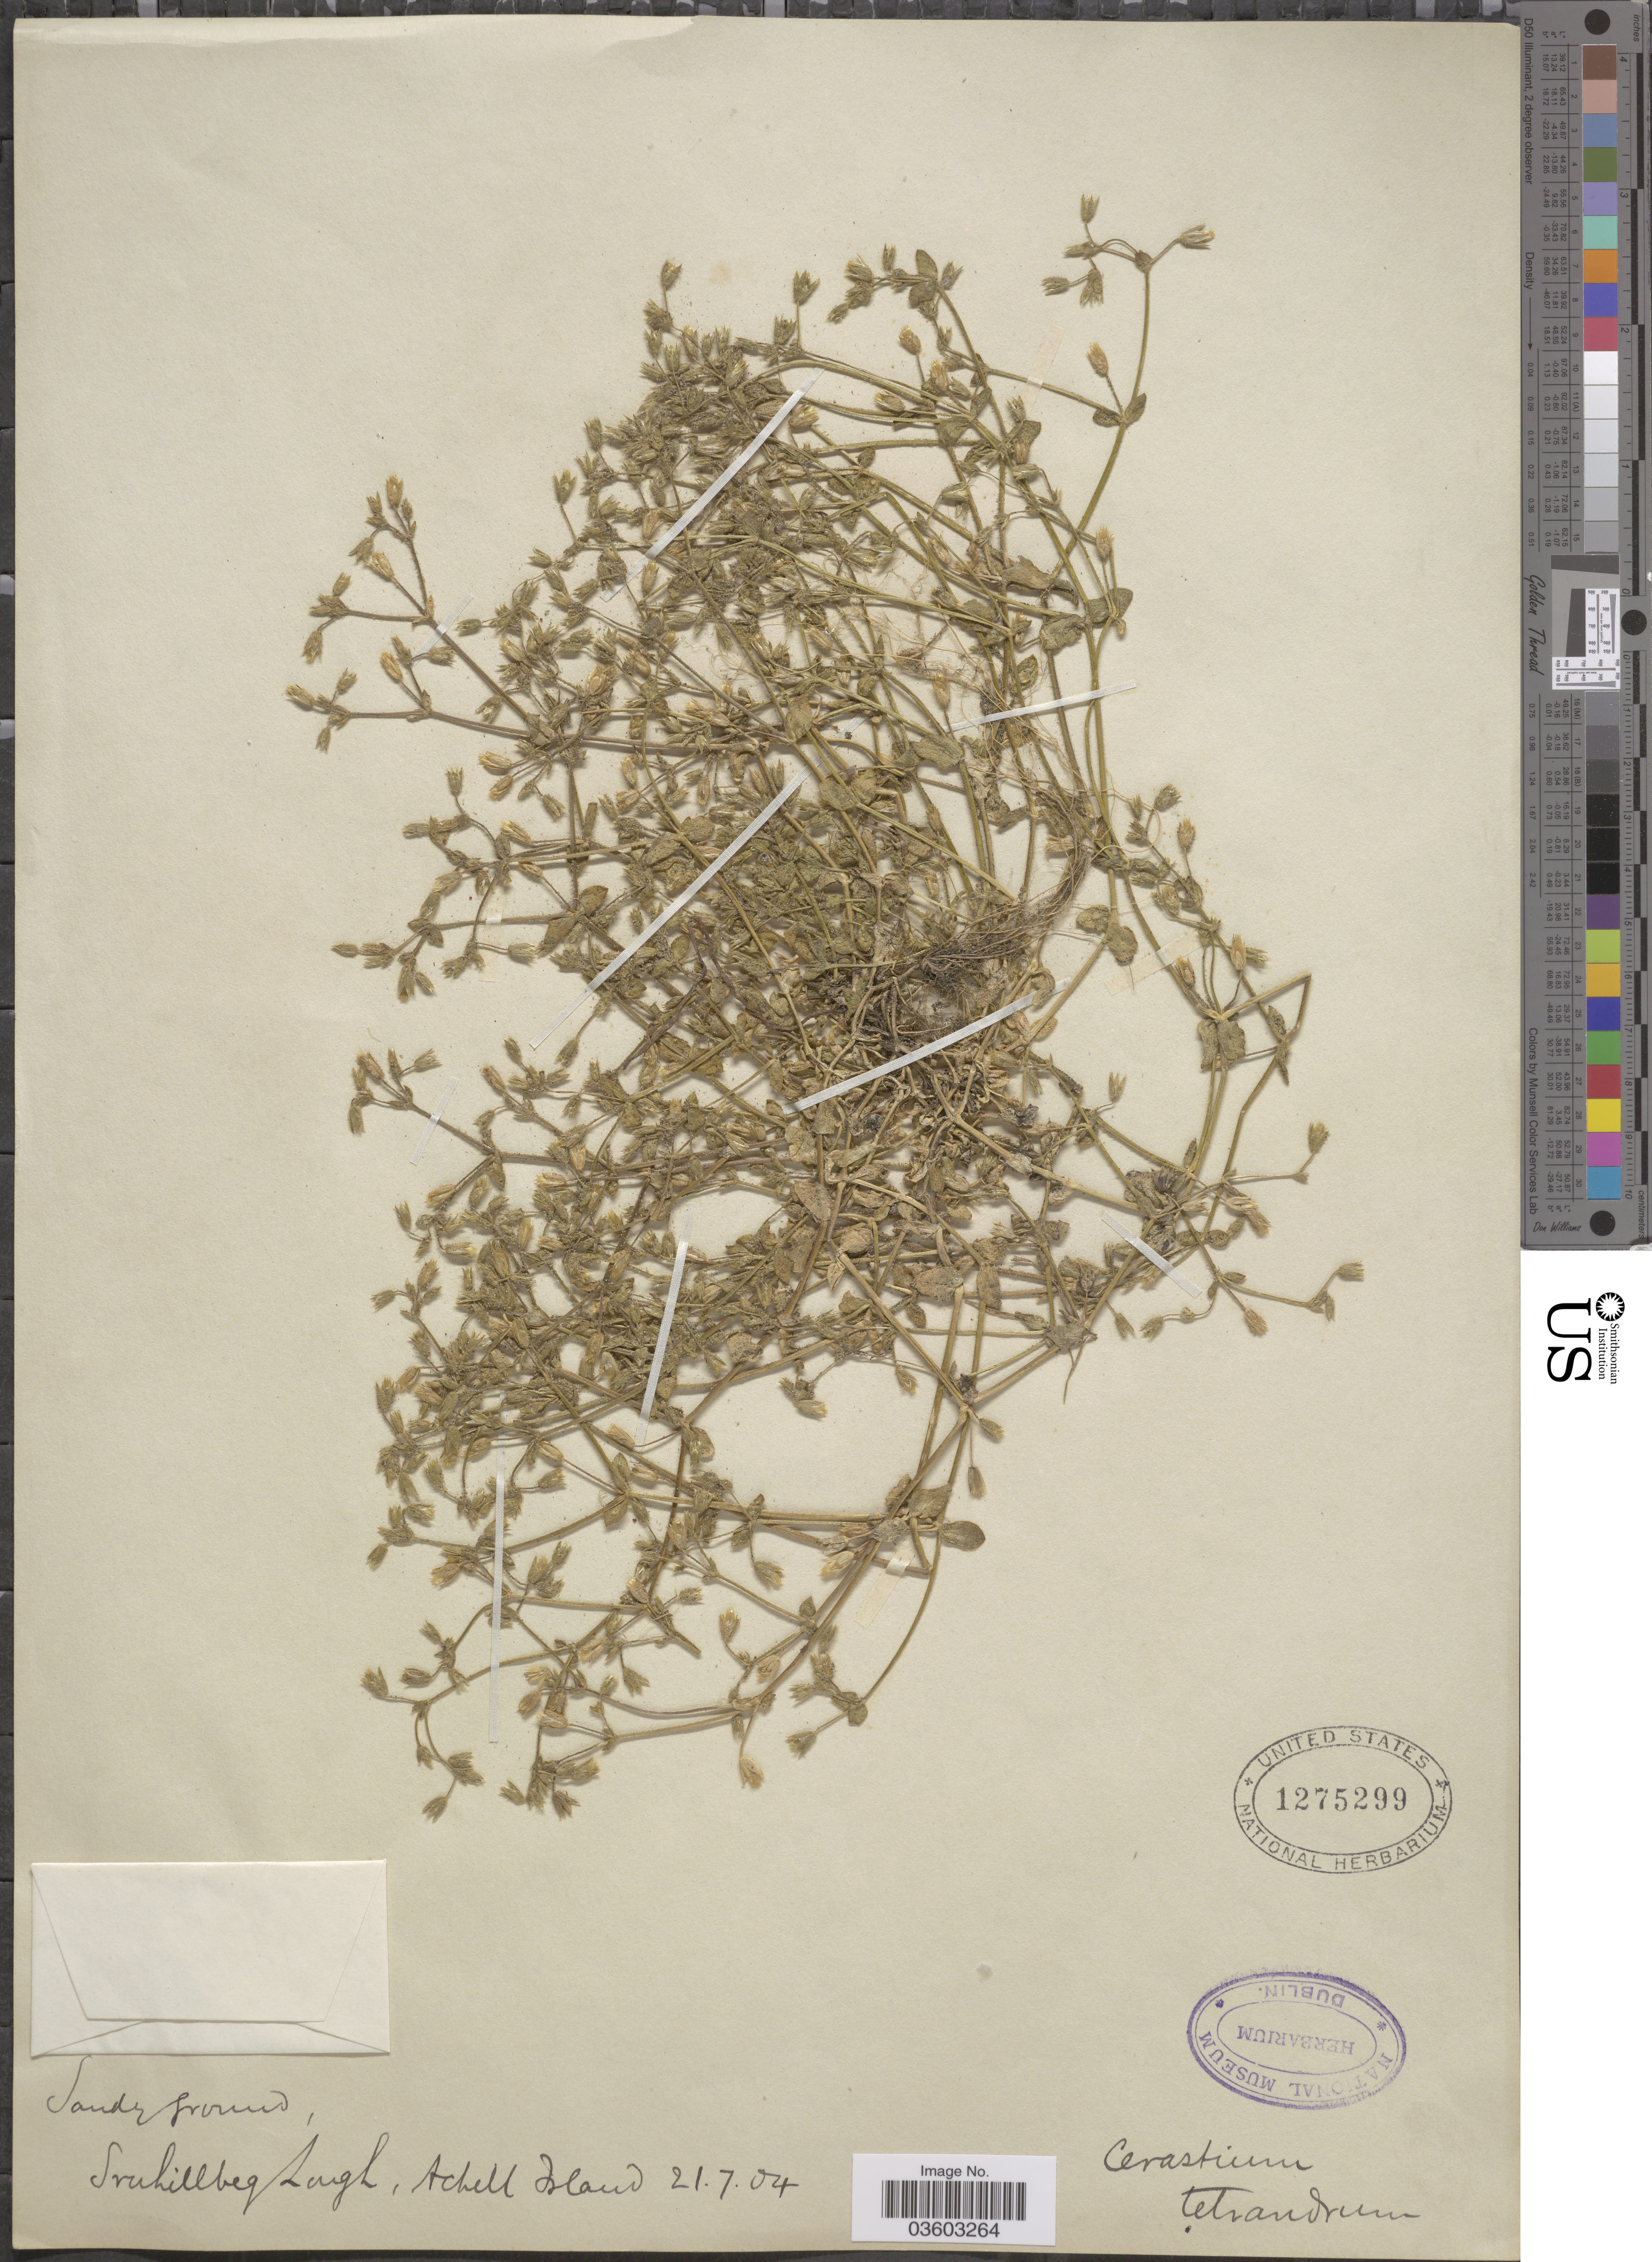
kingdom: Plantae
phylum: Tracheophyta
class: Magnoliopsida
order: Caryophyllales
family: Caryophyllaceae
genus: Cerastium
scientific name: Cerastium tetrandrum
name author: Curtis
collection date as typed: Transcribed d/m/y: 21/7/4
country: Ireland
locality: Sruhillbeg Lough, Achell Island.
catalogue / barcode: US 1275299